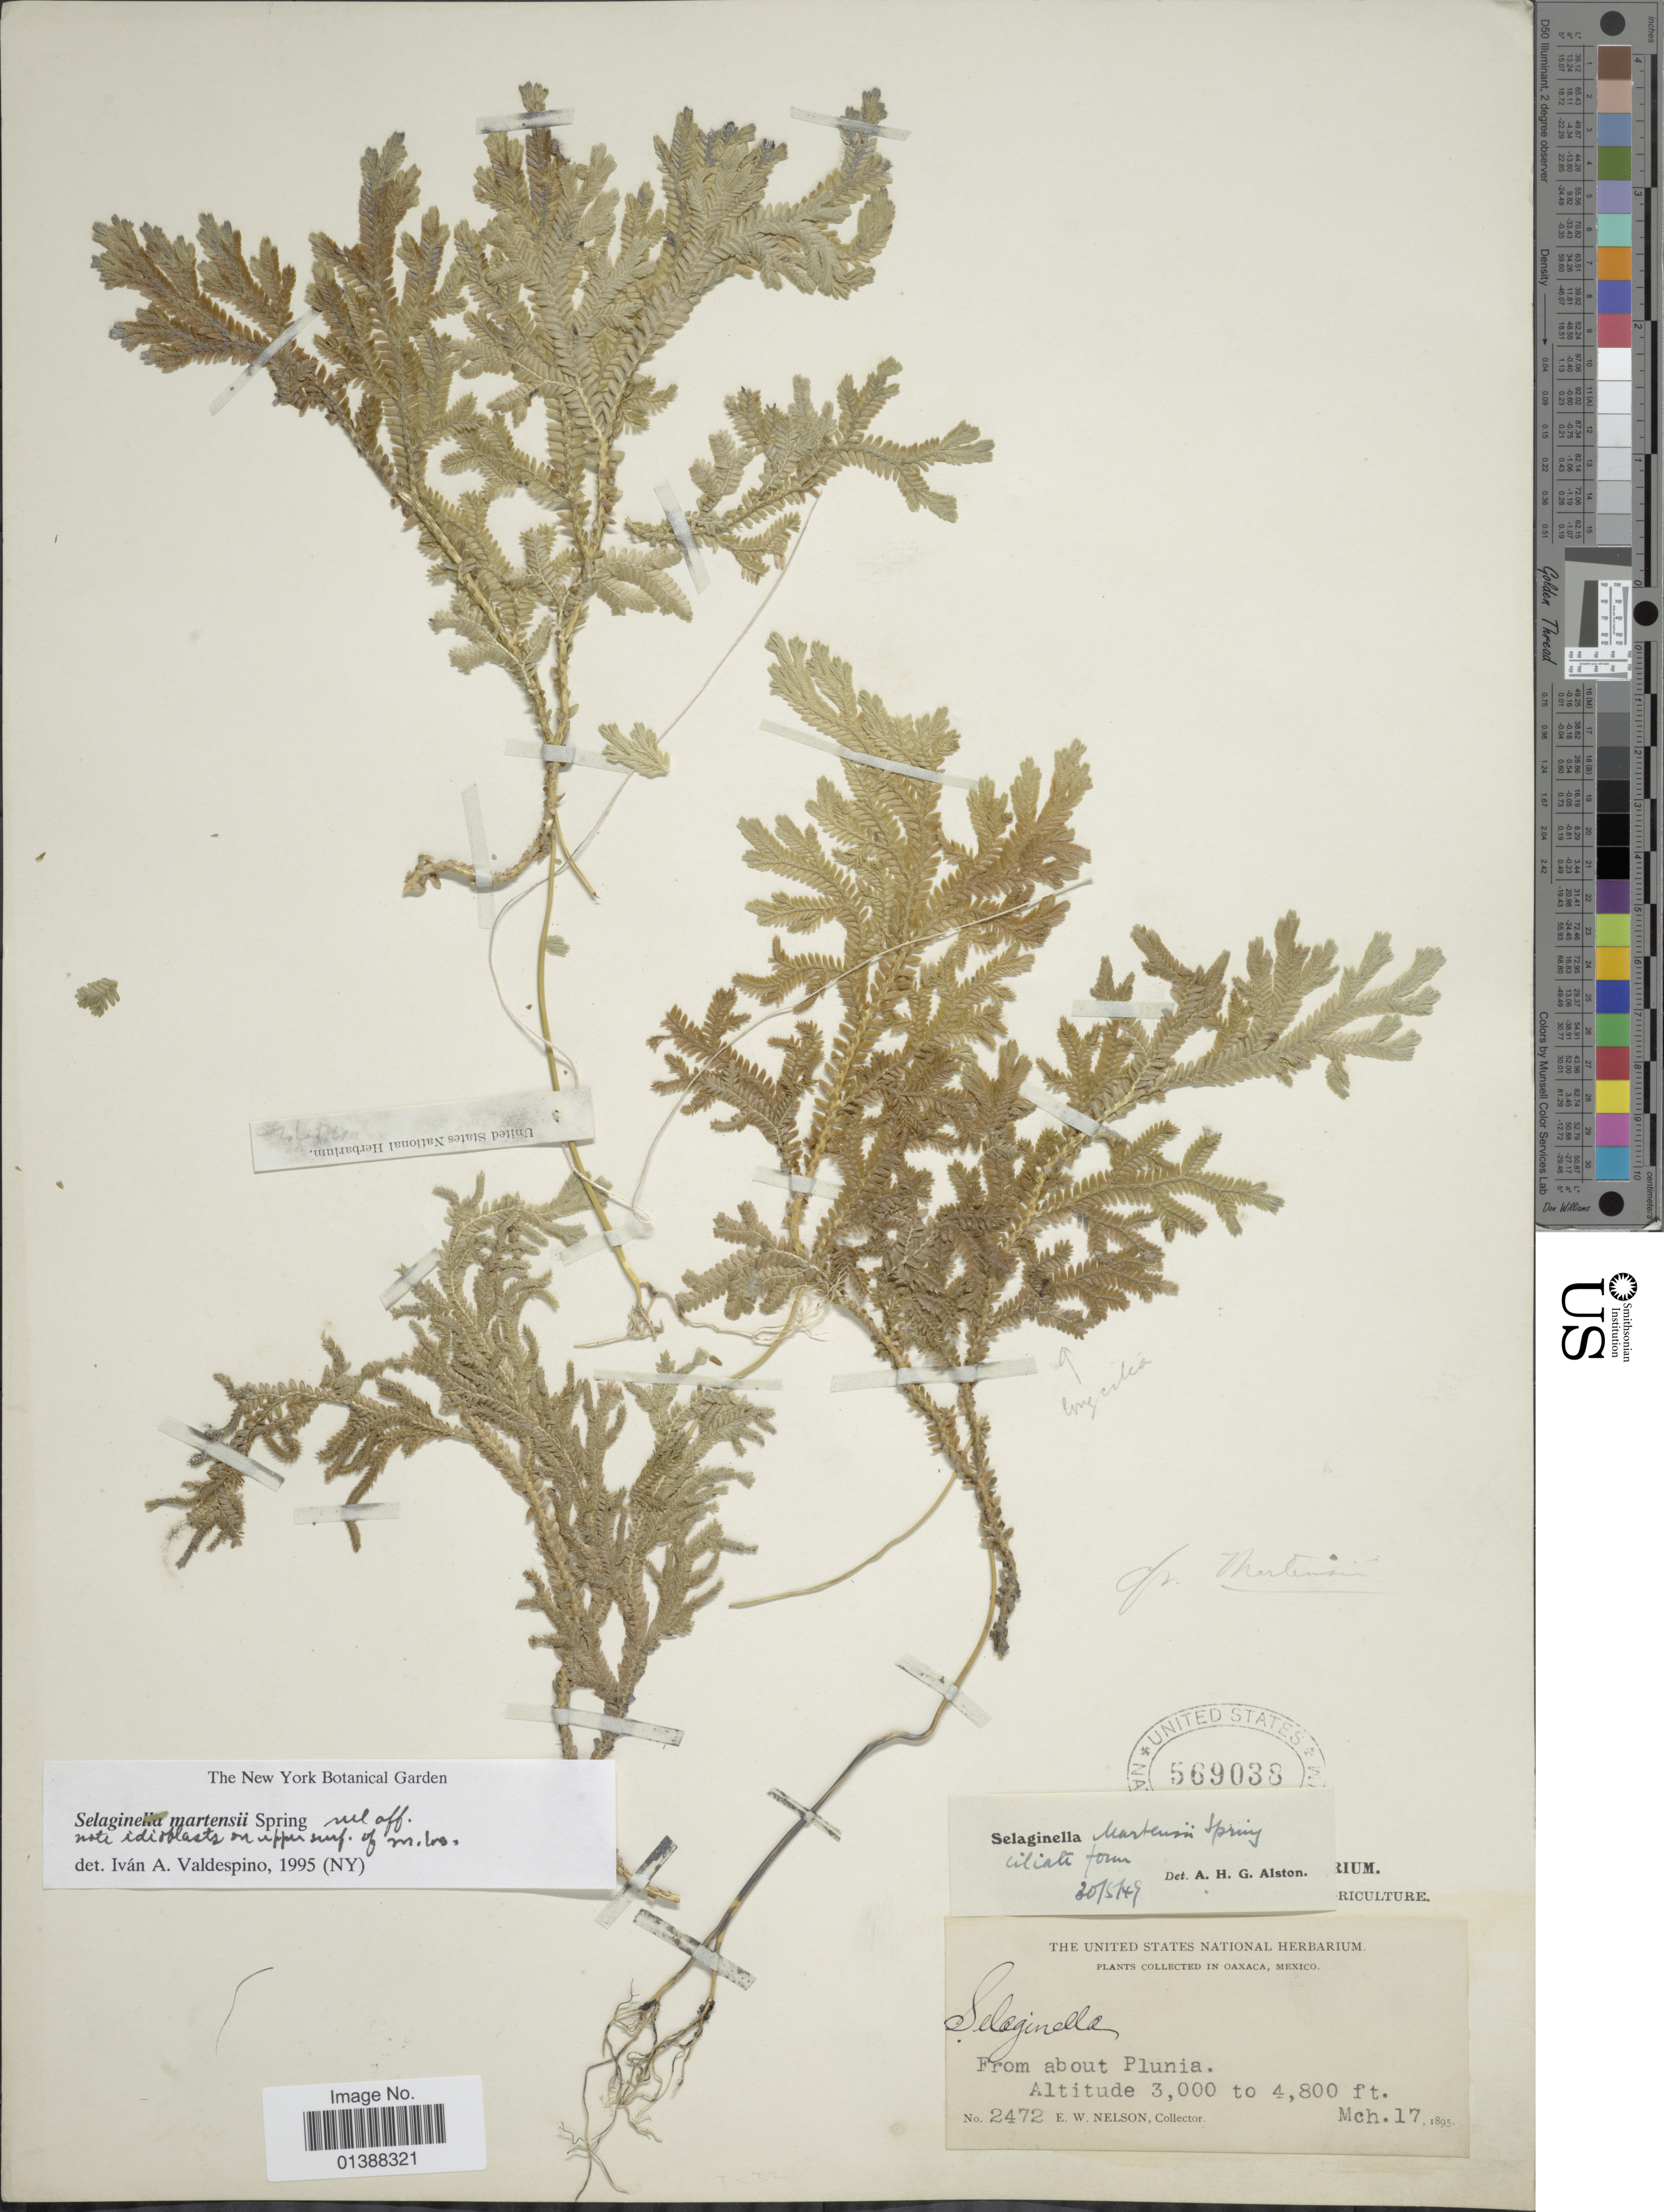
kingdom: Plantae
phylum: Tracheophyta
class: Lycopodiopsida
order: Selaginellales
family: Selaginellaceae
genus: Selaginella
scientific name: Selaginella martensii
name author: Spring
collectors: E. W. Nelson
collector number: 2472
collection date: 1895-03-17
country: Mexico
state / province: Oaxaca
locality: From about Plunia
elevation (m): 914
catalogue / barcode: US 569038